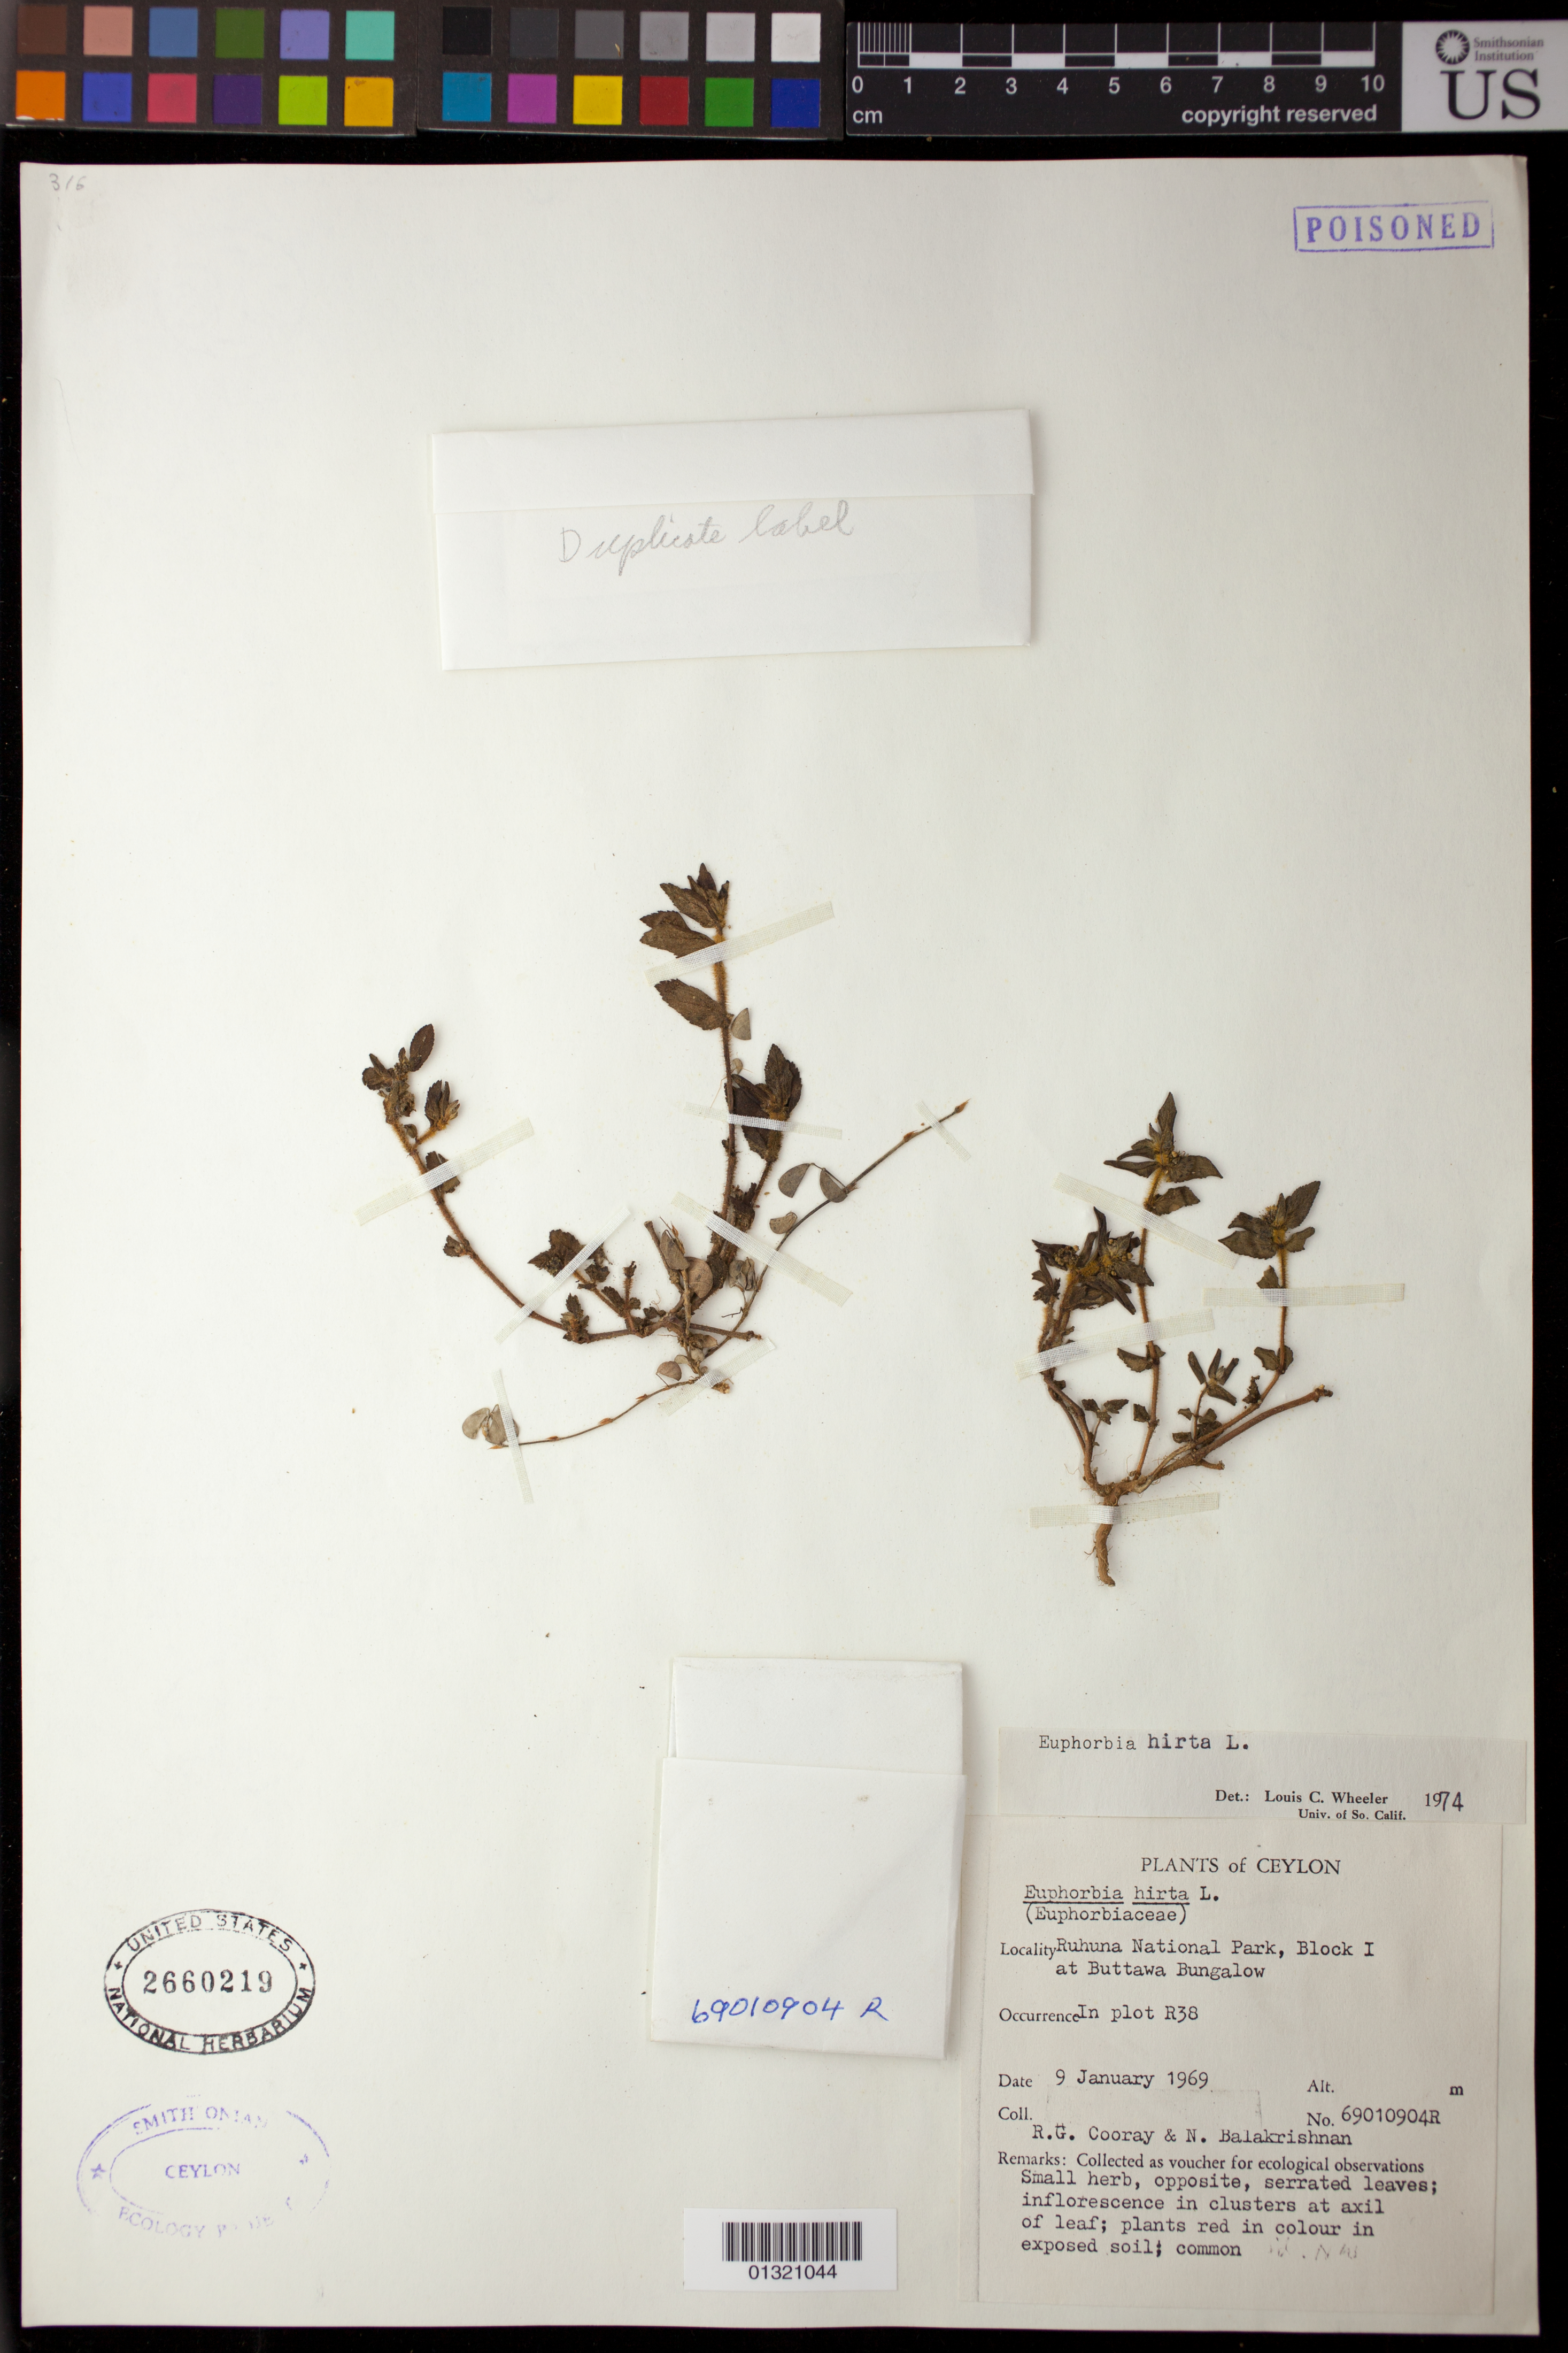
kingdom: Plantae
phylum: Tracheophyta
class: Magnoliopsida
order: Malpighiales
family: Euphorbiaceae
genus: Euphorbia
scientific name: Euphorbia hirta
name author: L.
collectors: R. Cooray & N. Balakrishnan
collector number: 69010904R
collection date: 1969-01-09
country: Sri Lanka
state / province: Southern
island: Ceylon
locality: Ruhuna National Park, Block 1 at Buttawa Bungalow , In plot R38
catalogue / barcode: US 2660219